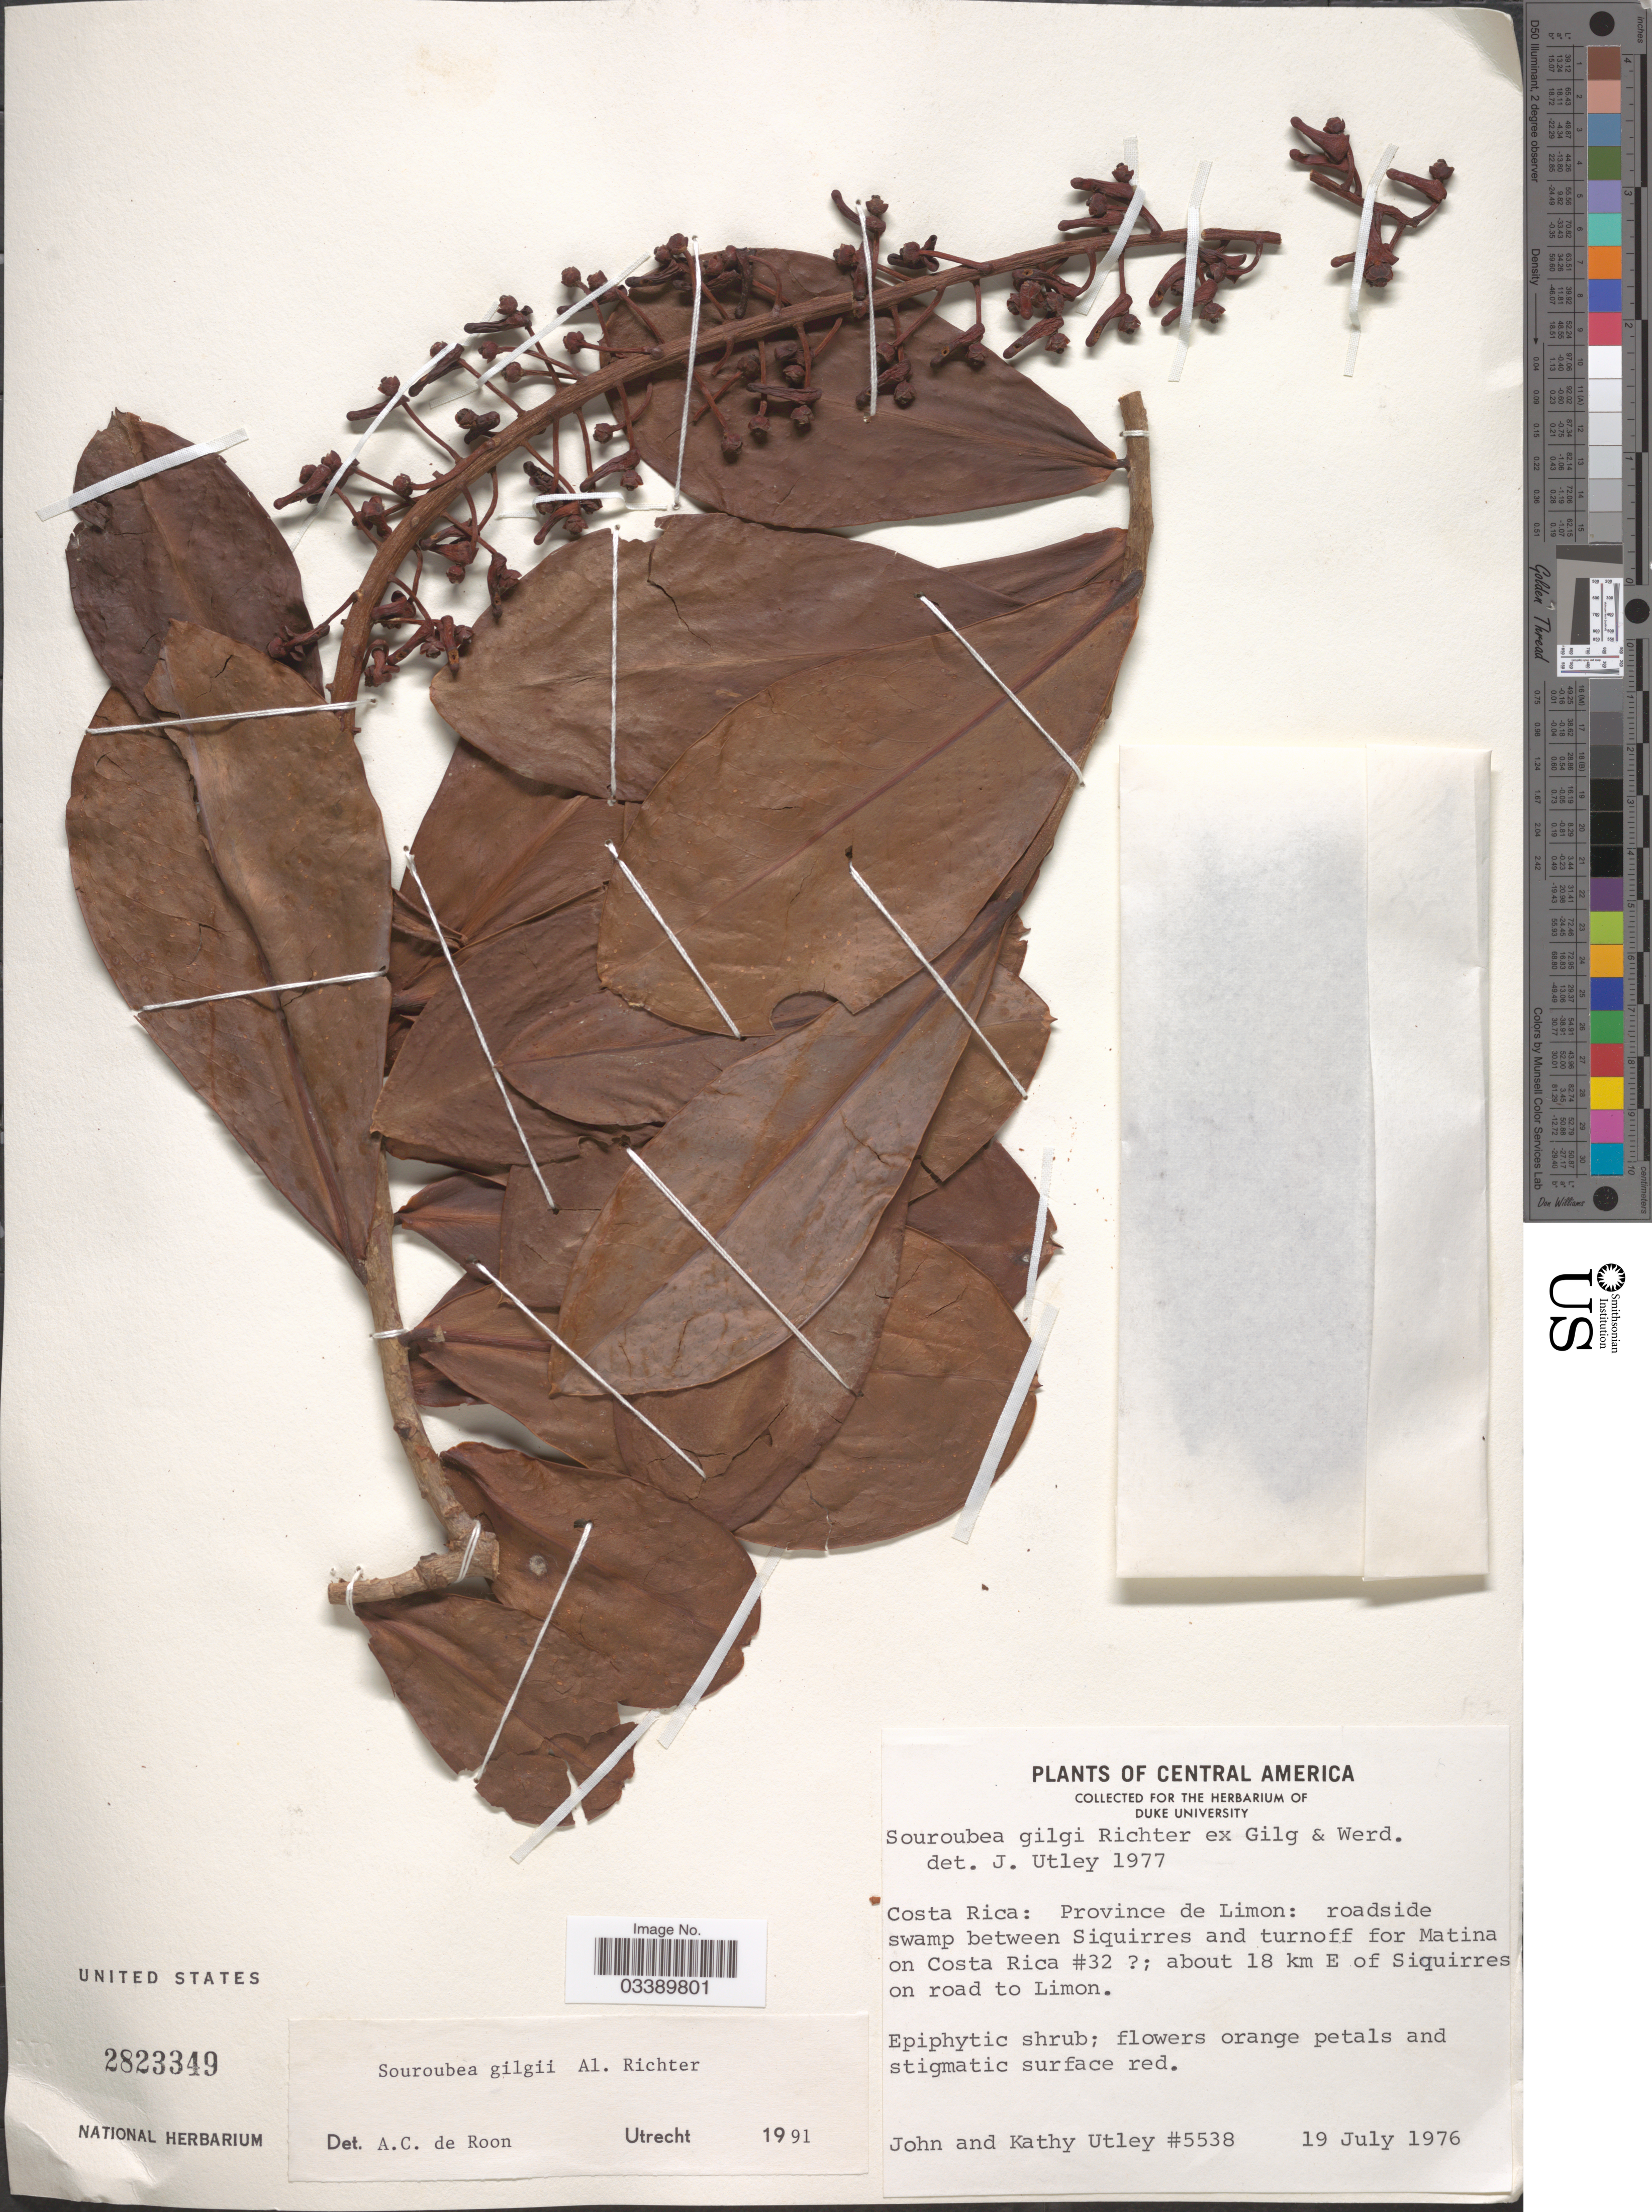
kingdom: Plantae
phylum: Tracheophyta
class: Magnoliopsida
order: Ericales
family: Marcgraviaceae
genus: Souroubea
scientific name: Souroubea gilgii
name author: V.A. Richt.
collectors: J. F. Utley & K. Burt-Utley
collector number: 5538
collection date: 1976-07-19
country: Costa Rica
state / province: Limón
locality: Roadside swamp between Siquirres and turnoff for Martina on Costa Rica #32 [unsure placement]; about 18 km E of Siquirres on road to Limon.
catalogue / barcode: US 2823349